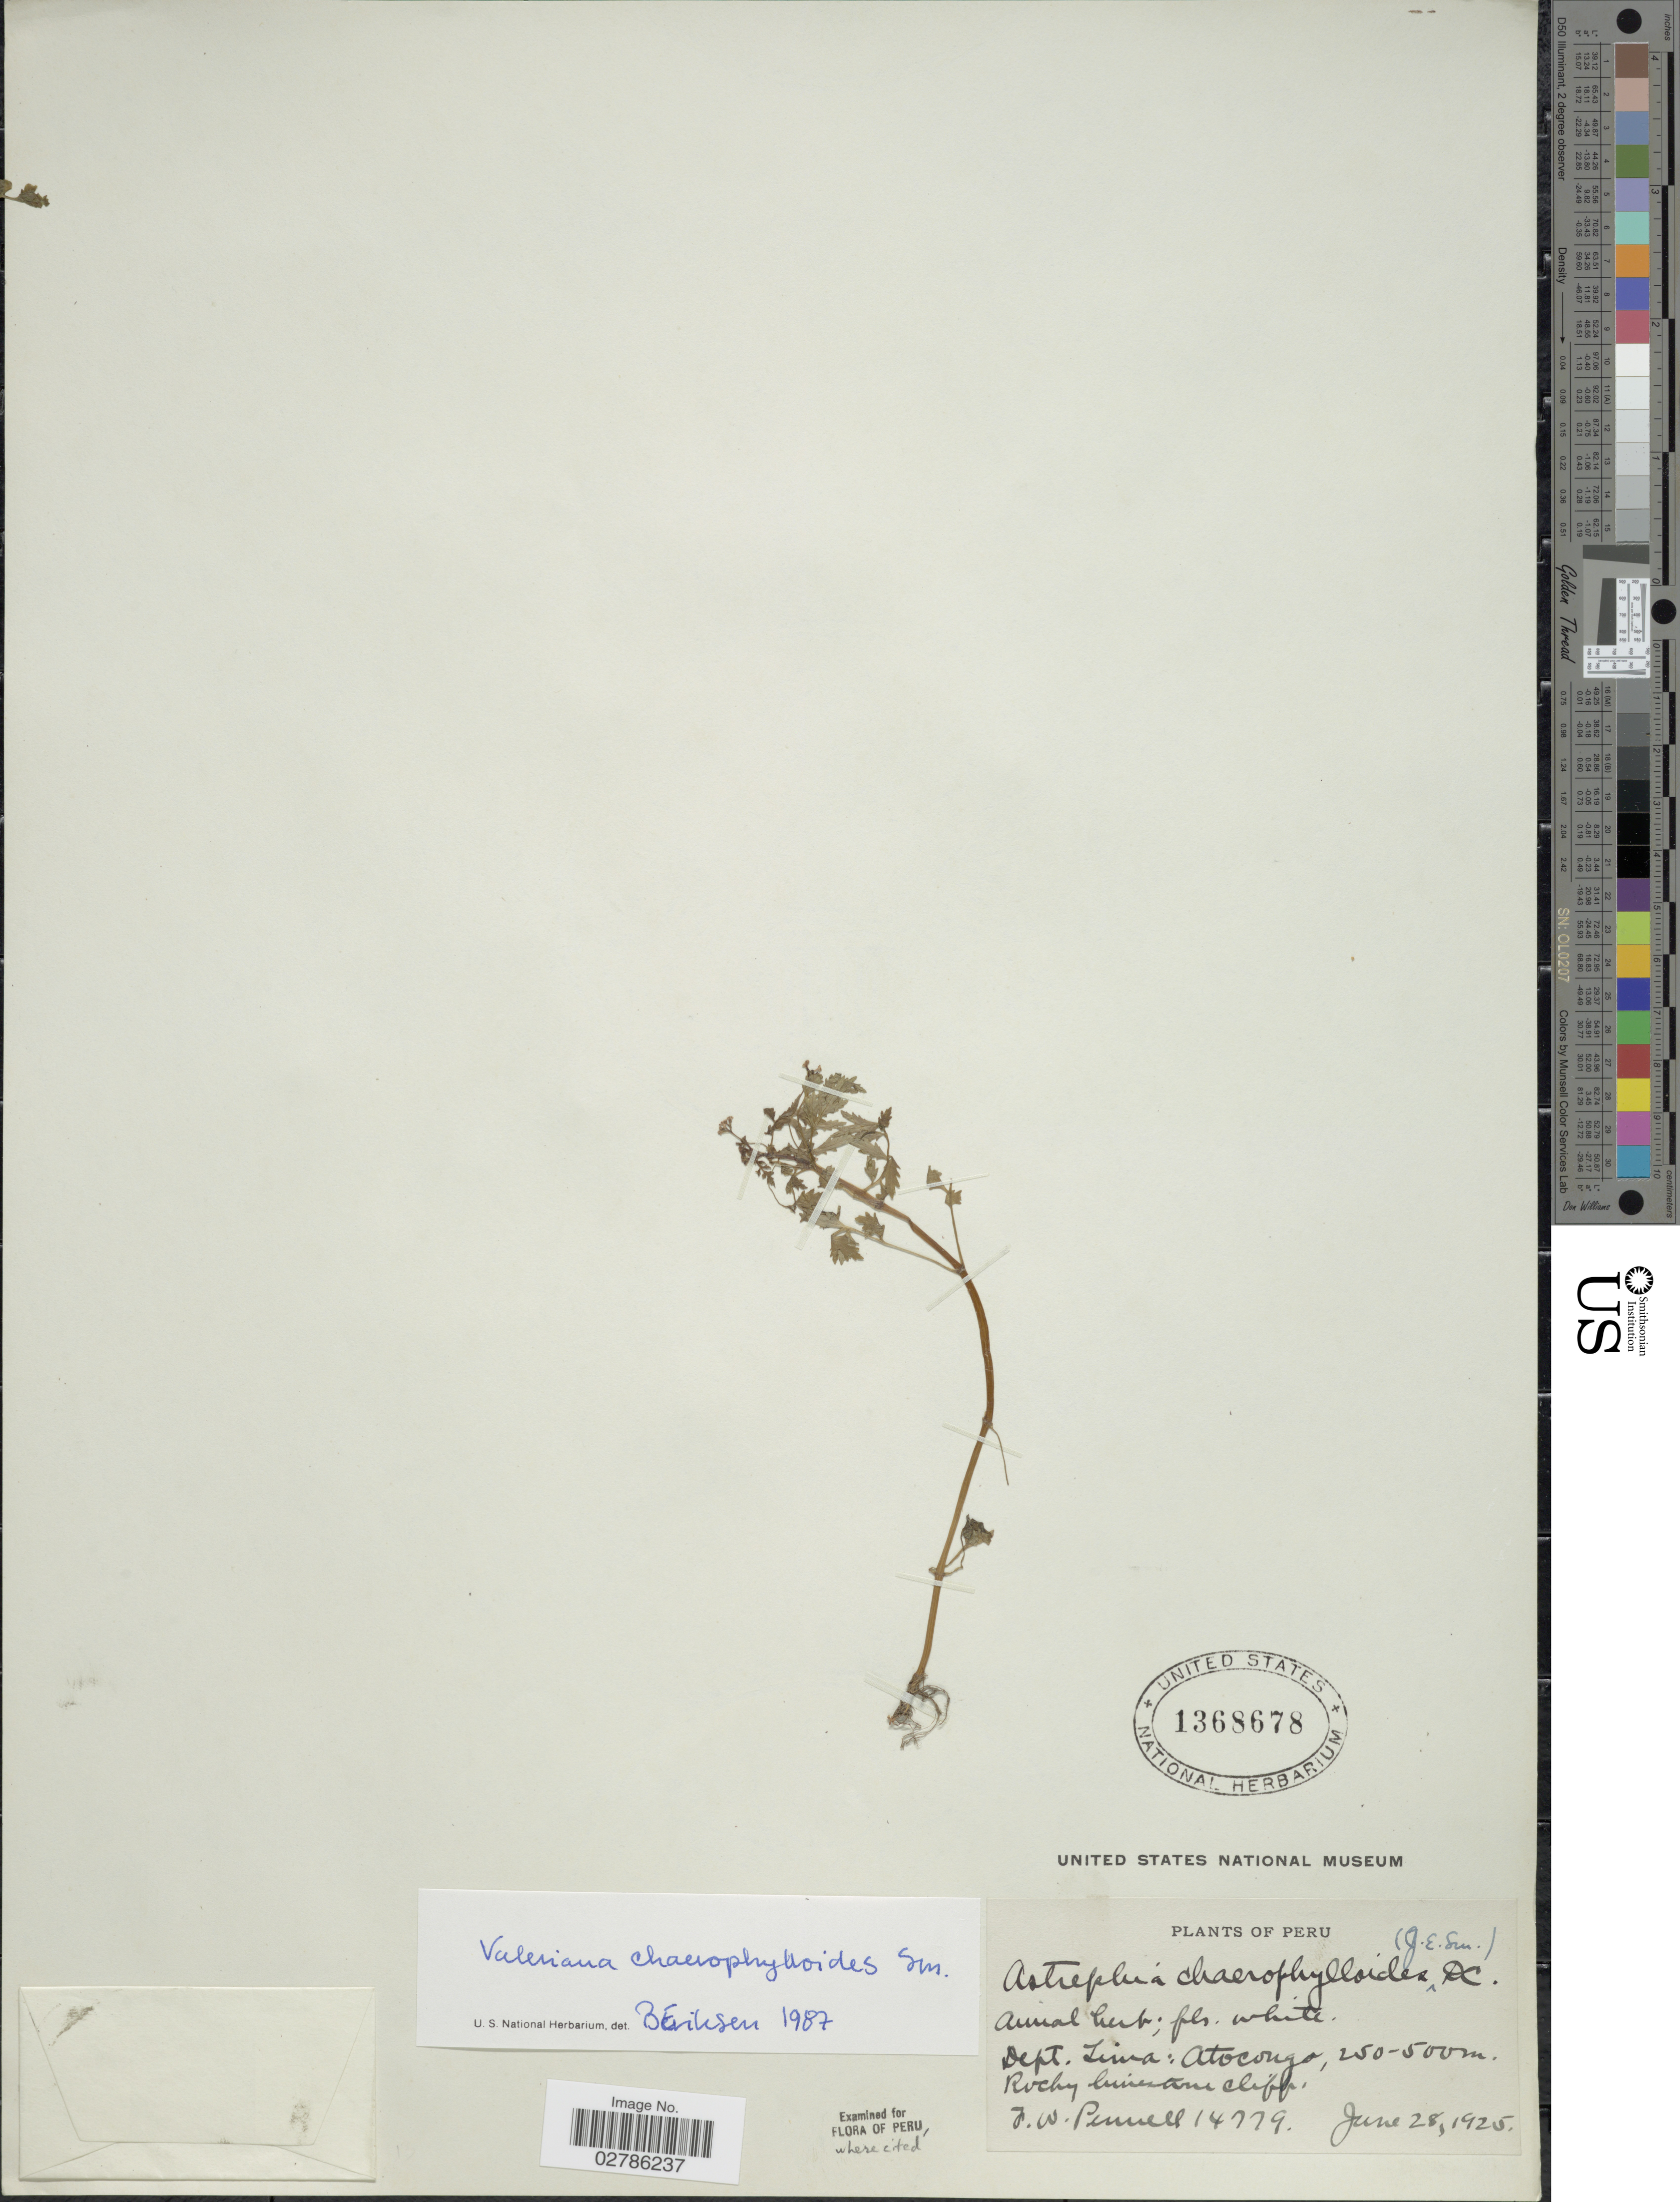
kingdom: Plantae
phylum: Tracheophyta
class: Magnoliopsida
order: Dipsacales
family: Caprifoliaceae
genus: Astrephia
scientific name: Astrephia chaerophylloides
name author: (Sm.) DC.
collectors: F. W. Pennell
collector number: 14779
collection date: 1925-06-28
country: Peru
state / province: Lima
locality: Dept. Lima, Atocongo.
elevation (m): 250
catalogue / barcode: US 1368678